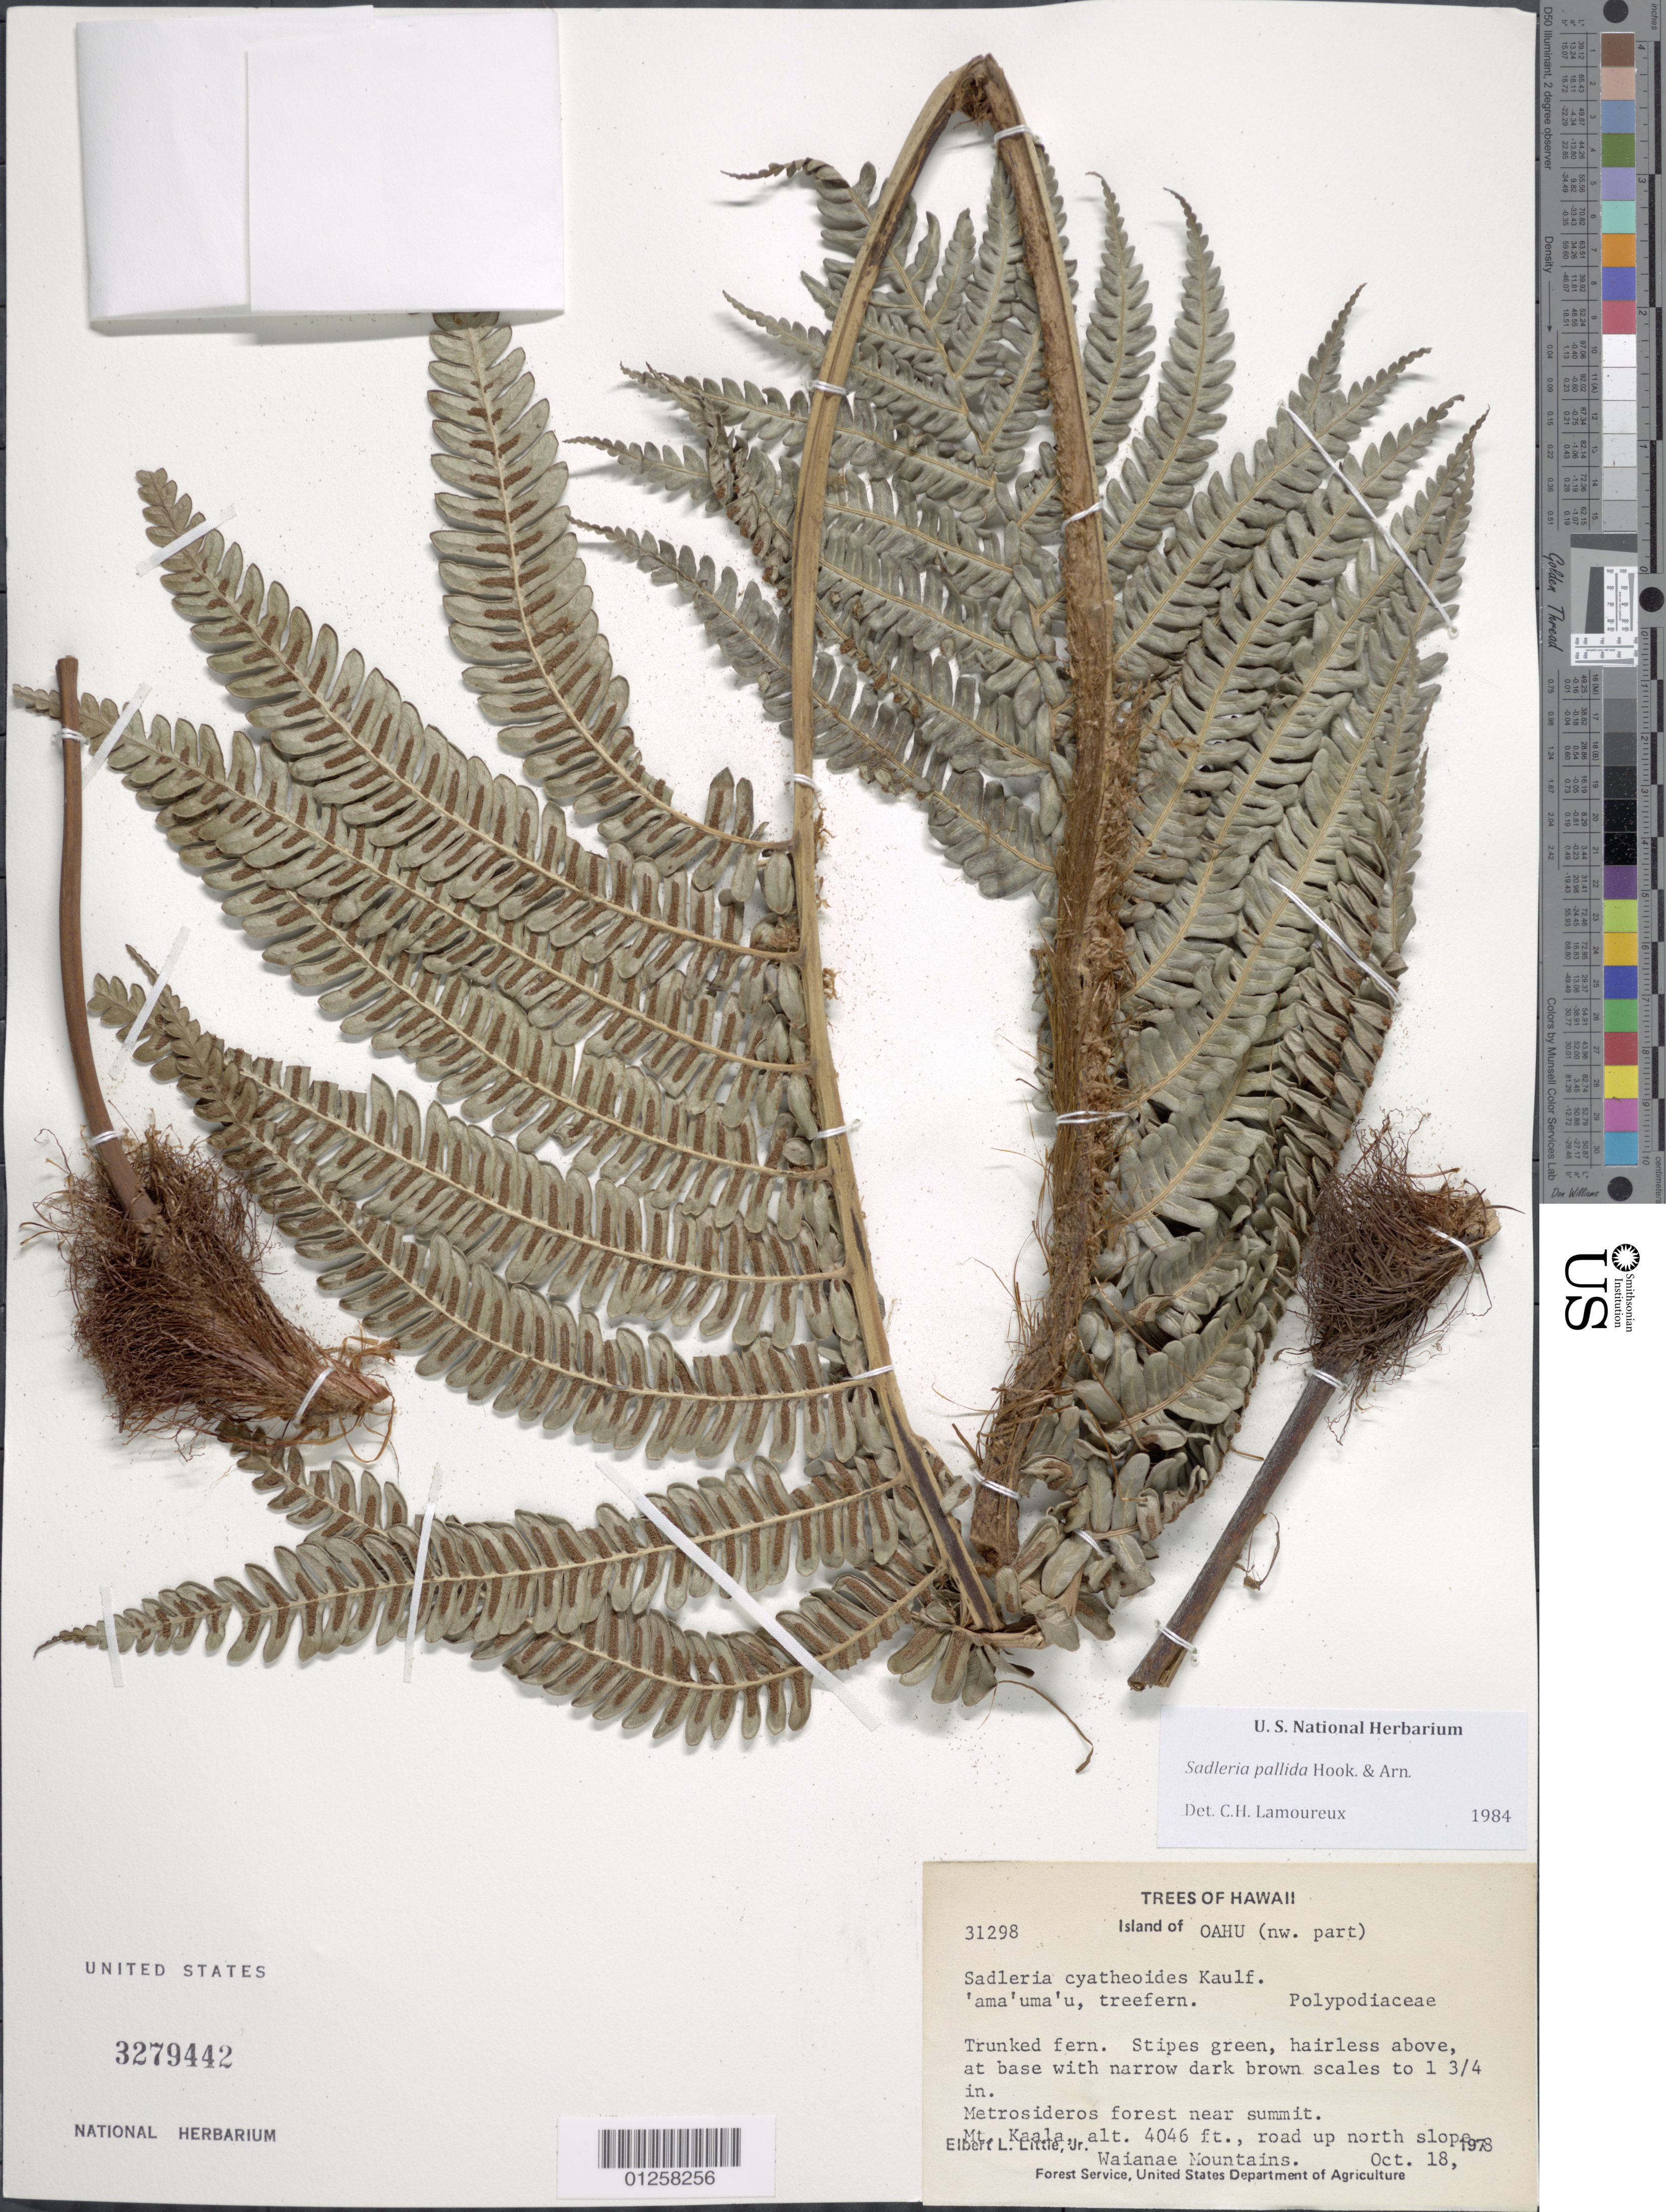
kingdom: Plantae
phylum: Tracheophyta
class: Polypodiopsida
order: Polypodiales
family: Blechnaceae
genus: Sadleria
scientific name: Sadleria pallida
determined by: Lamoureux, C. H.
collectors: E. L. Little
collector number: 31298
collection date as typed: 18 Oct 1978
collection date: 1978-10-18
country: United States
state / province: Hawaii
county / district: Honolulu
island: Oahu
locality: Mt. Kaala, road up north slope, Waianae Mountains.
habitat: Forest.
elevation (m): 1233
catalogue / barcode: US 3279442